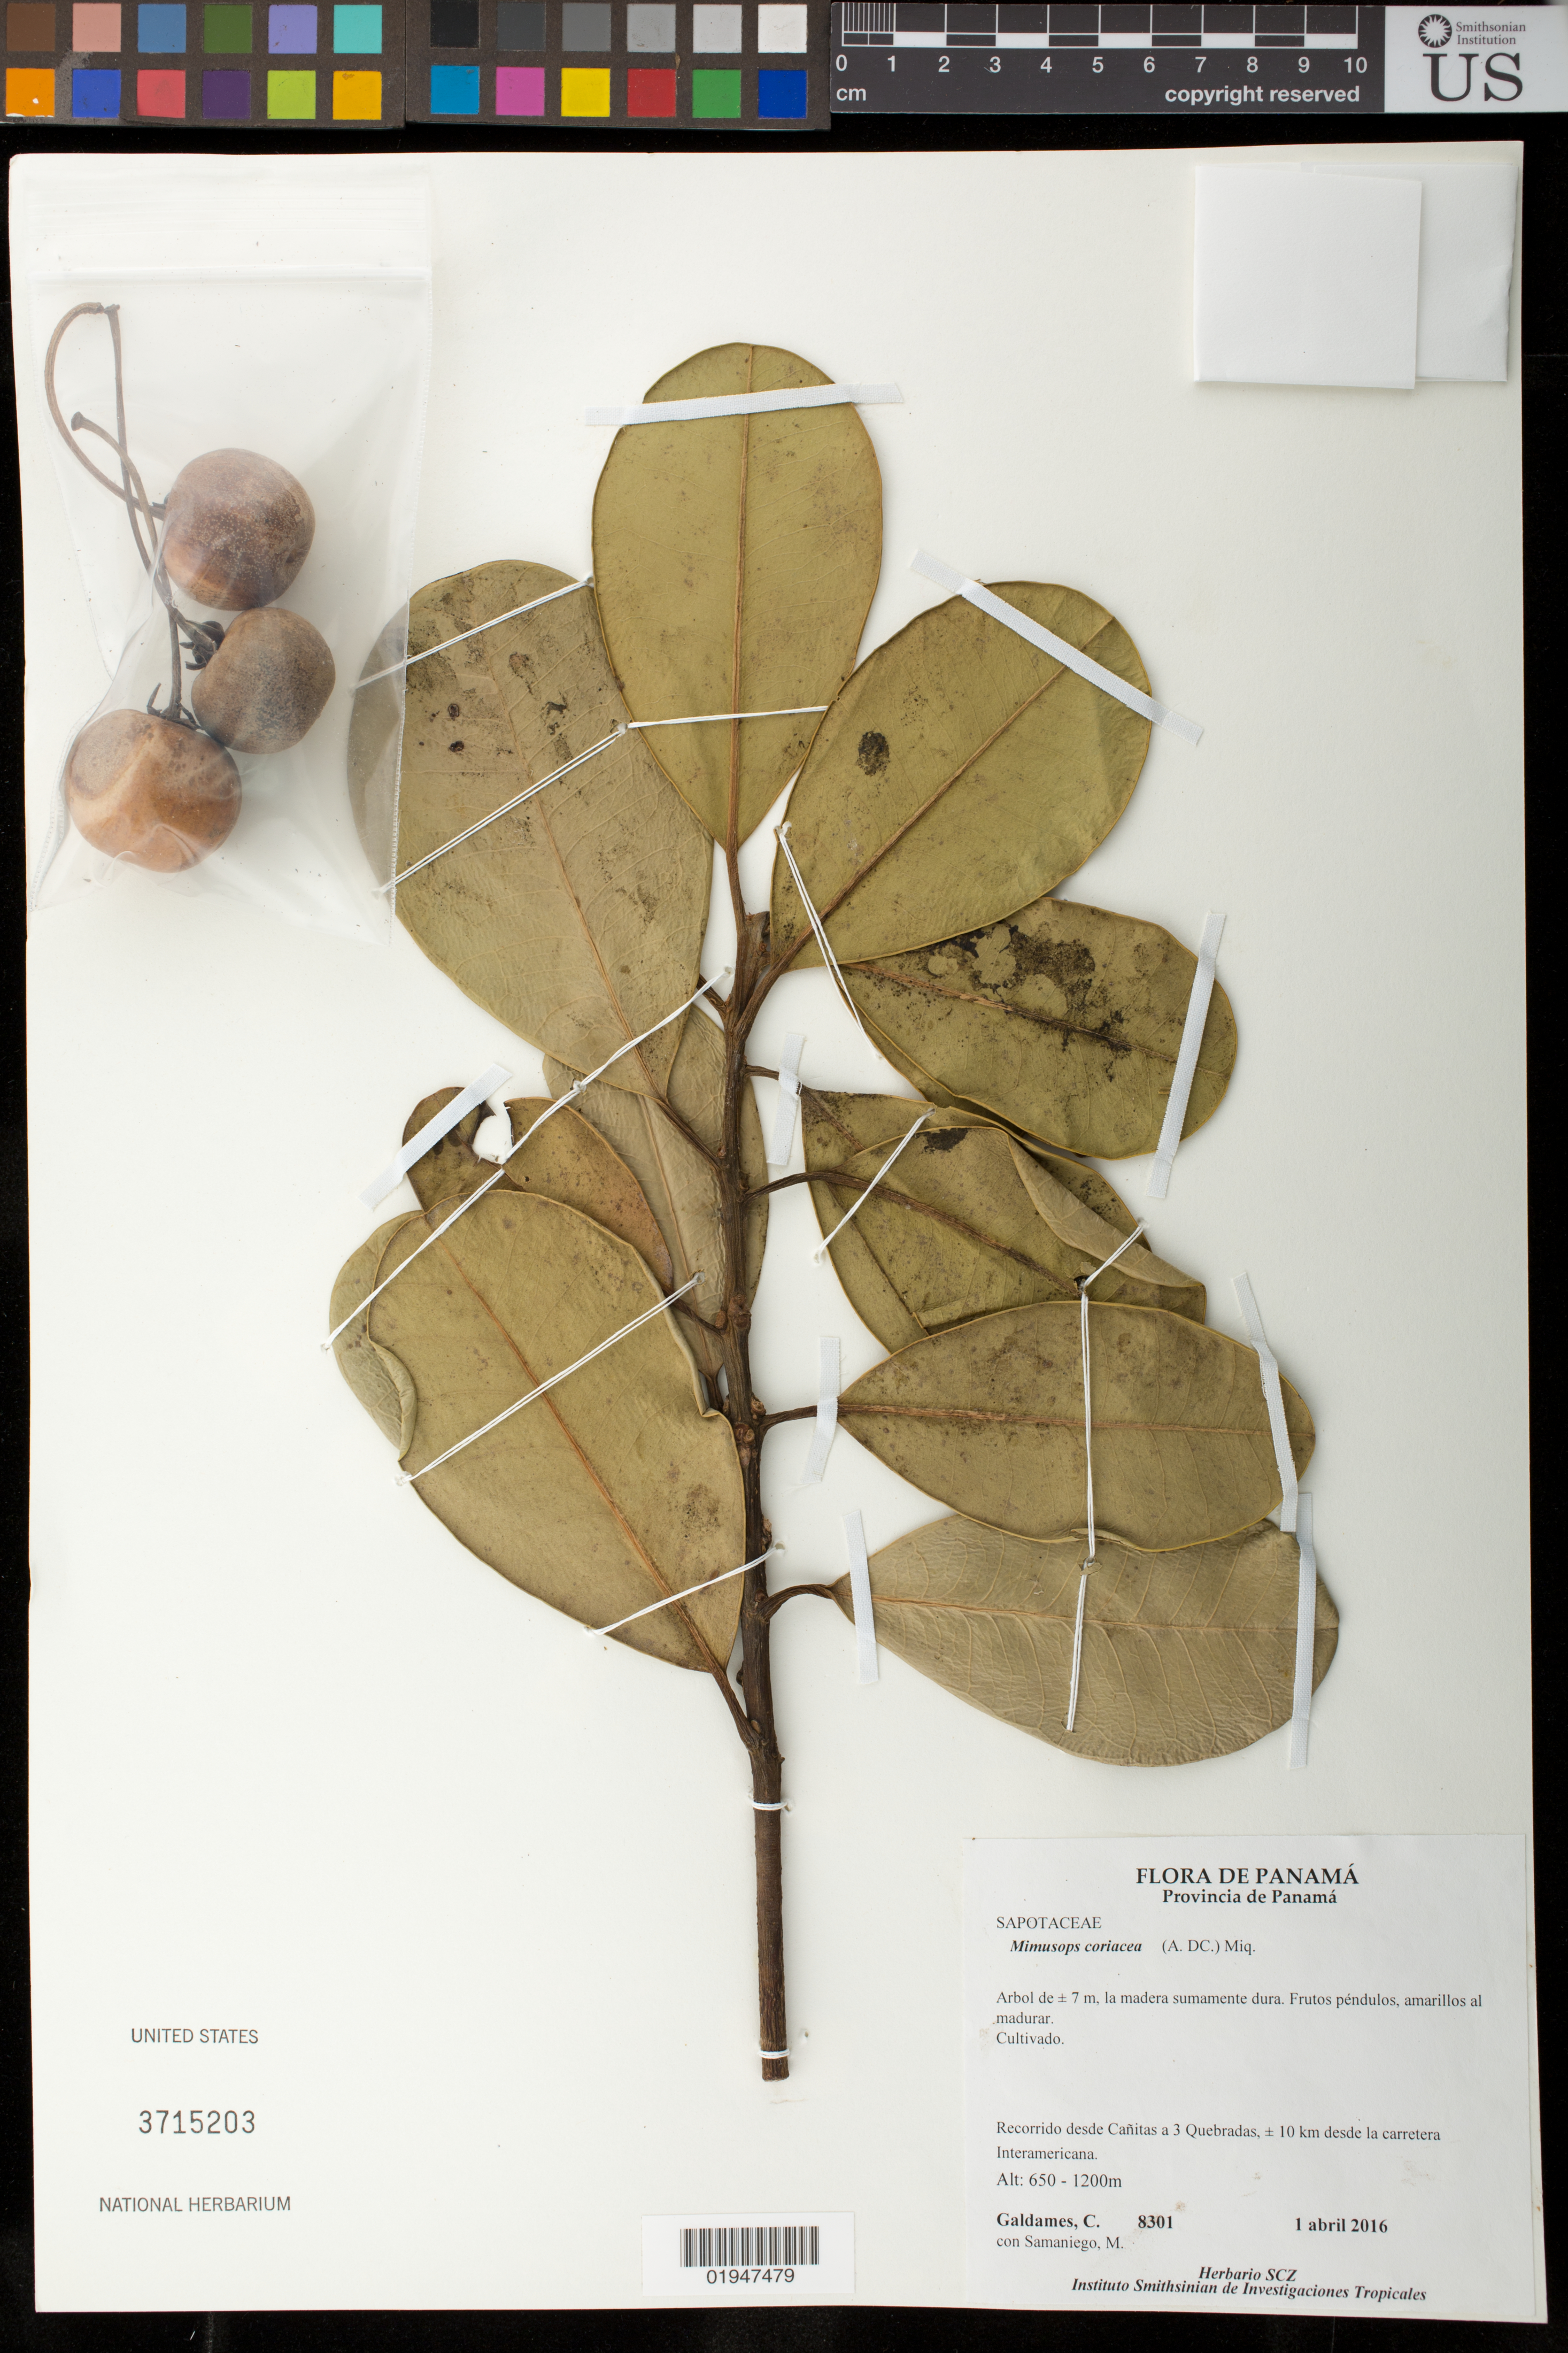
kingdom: Plantae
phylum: Tracheophyta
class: Magnoliopsida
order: Ericales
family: Sapotaceae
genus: Mimusops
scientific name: Mimusops coriacea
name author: (A. DC.) Miq.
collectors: C. Galdames & M. Samaniego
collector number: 8301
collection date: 2016-04-01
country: Panama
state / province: Panamá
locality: Recorrido desde Cañitas a 3 Quebradas, ± 10 km desde la carretera Interamericana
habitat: Cultivo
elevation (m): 650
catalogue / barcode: US 3715203